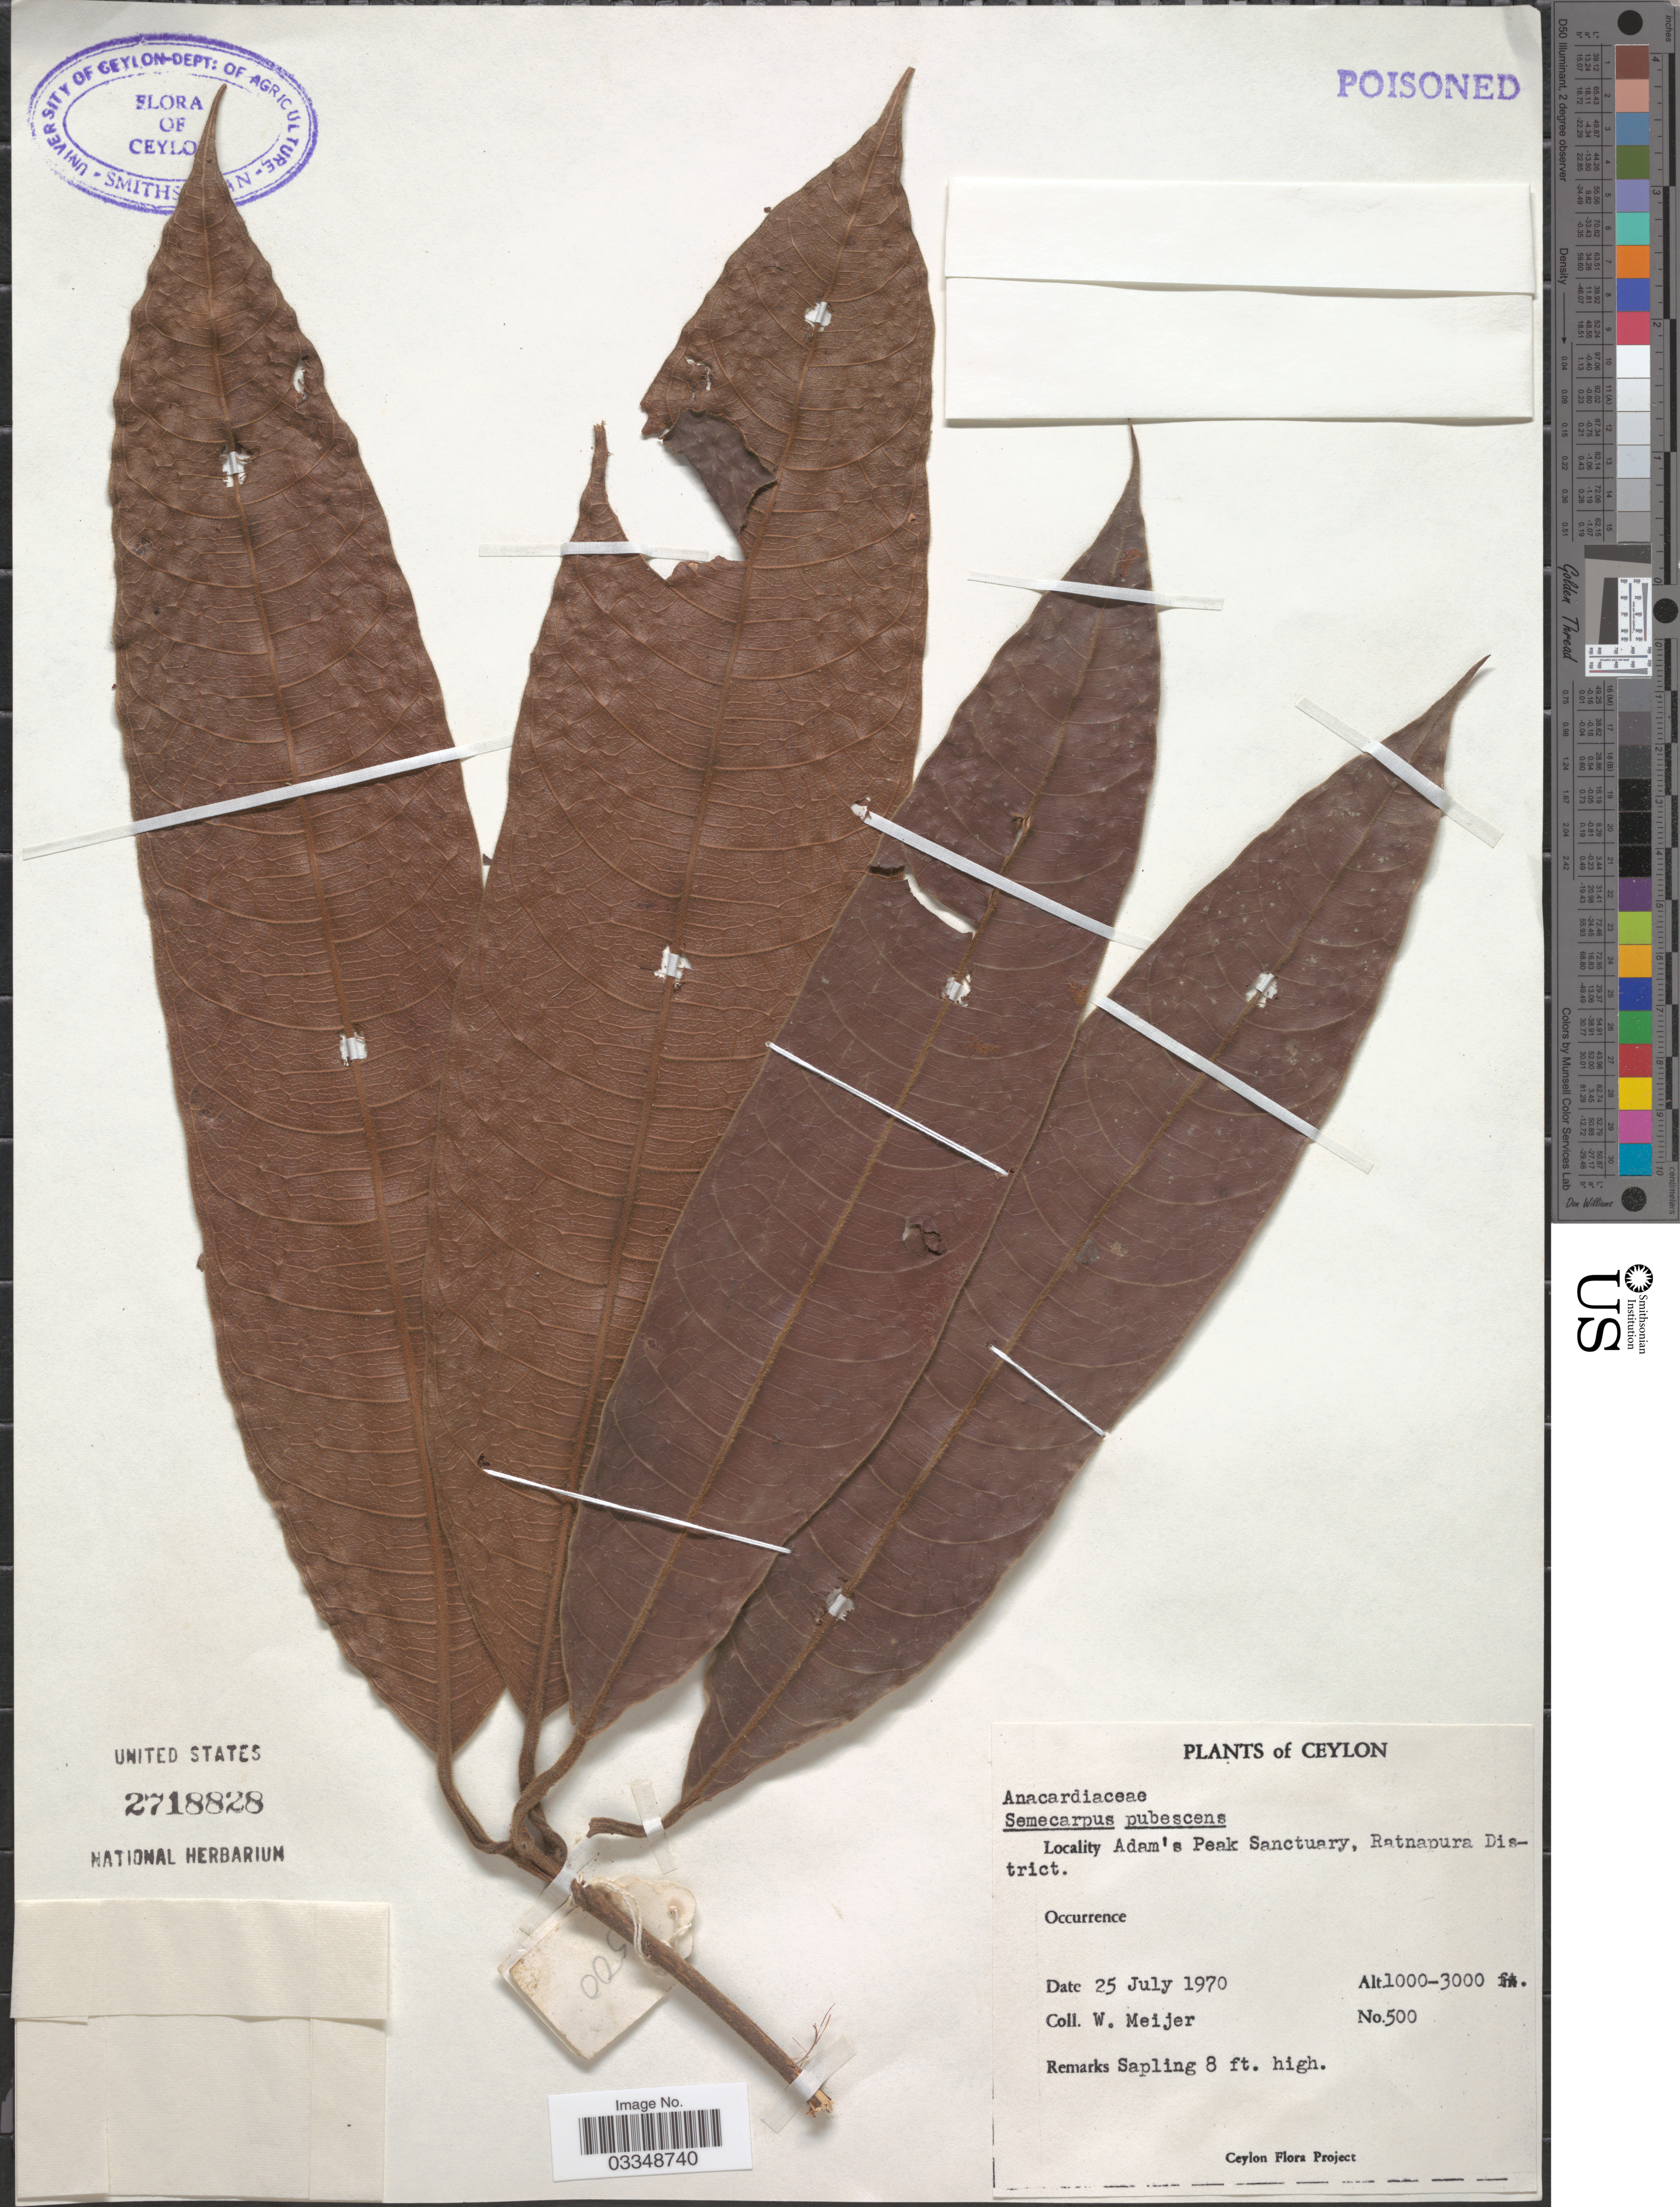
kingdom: Plantae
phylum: Tracheophyta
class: Magnoliopsida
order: Sapindales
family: Anacardiaceae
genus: Semecarpus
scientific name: Semecarpus pubescens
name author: Thwaites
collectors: W. Meijer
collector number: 500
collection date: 1970-07-25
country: Sri Lanka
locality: Ceylon. Adam's Peak Sanctuary, Ratnapura District.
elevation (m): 305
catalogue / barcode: US 2718828